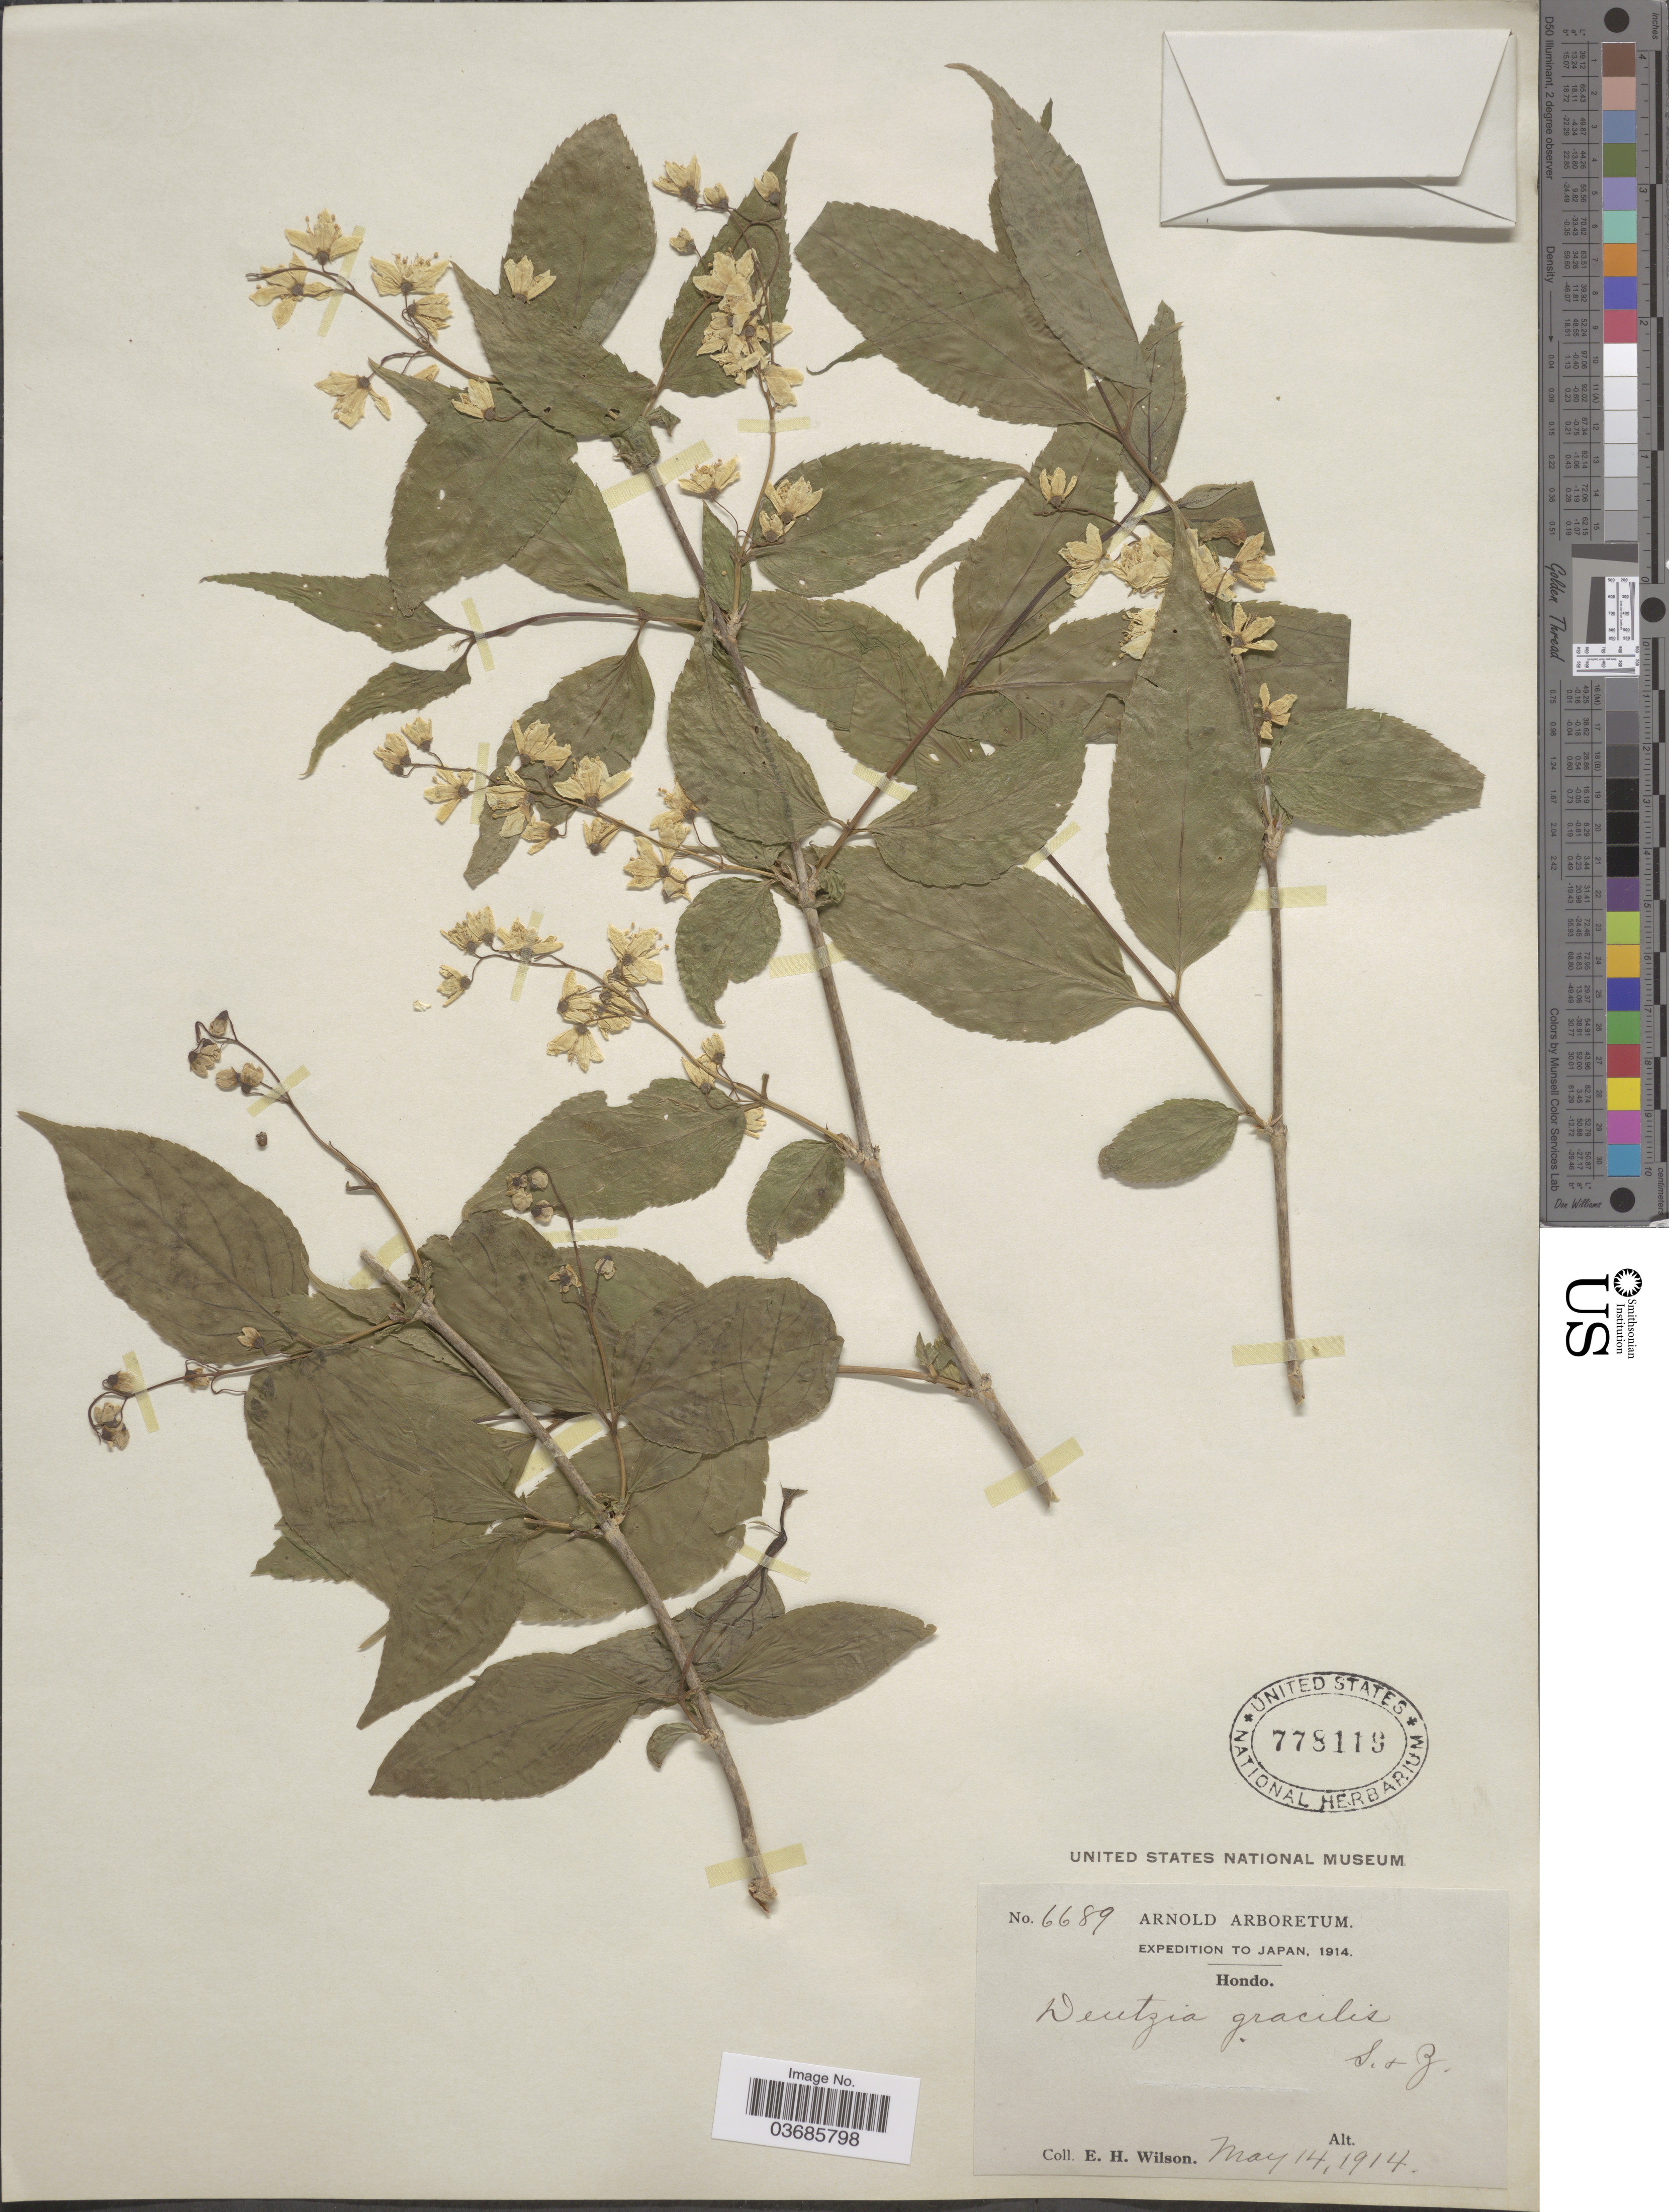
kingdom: Plantae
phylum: Tracheophyta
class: Magnoliopsida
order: Cornales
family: Hydrangeaceae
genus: Deutzia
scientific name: Deutzia gracilis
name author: Siebold & Zucc.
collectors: E. Wilson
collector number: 6689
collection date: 1914-05-14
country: Japan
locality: Expedition to Japan, 1914. Hondo.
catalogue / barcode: US 778119